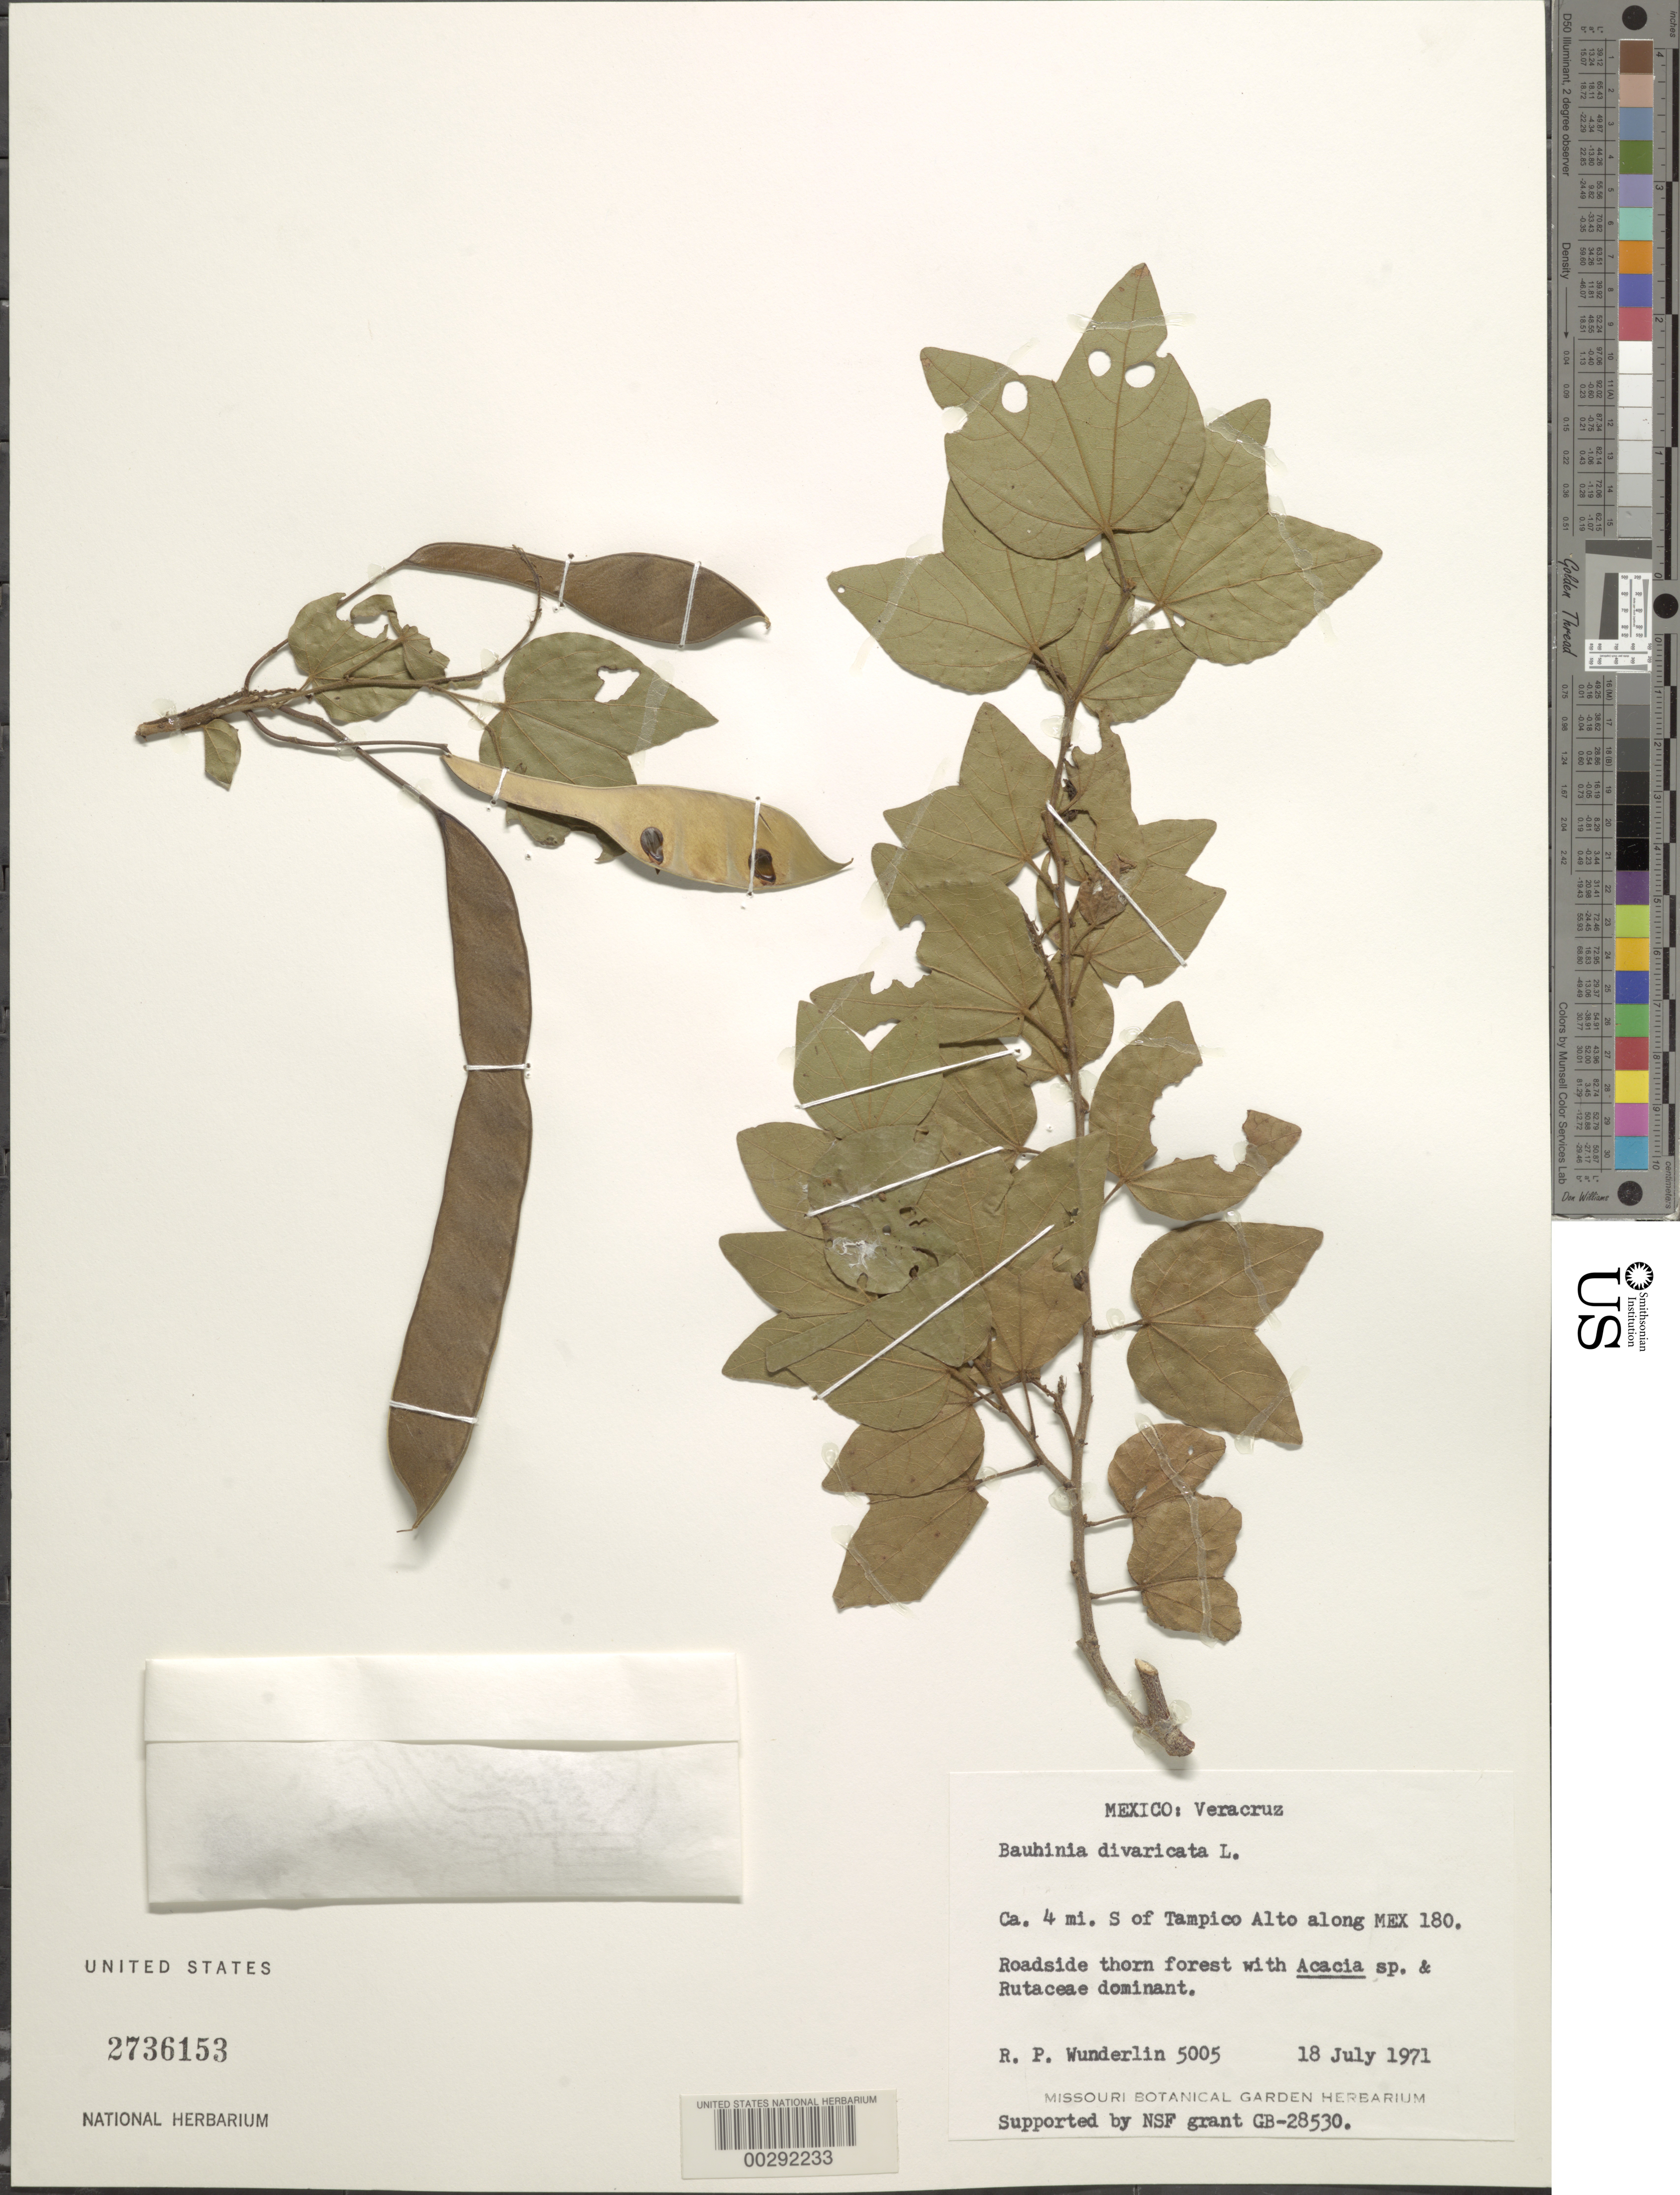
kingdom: Plantae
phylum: Tracheophyta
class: Magnoliopsida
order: Fabales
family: Fabaceae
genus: Bauhinia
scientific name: Bauhinia divaricata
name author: L.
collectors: R. P. Wunderlin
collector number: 5005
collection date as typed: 18 Jul 1971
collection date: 1971-07-18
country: Mexico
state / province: Veracruz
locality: Ca 4 mi S of tampico alto along mex 180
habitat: Roadside thornforest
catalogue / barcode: US 2736153